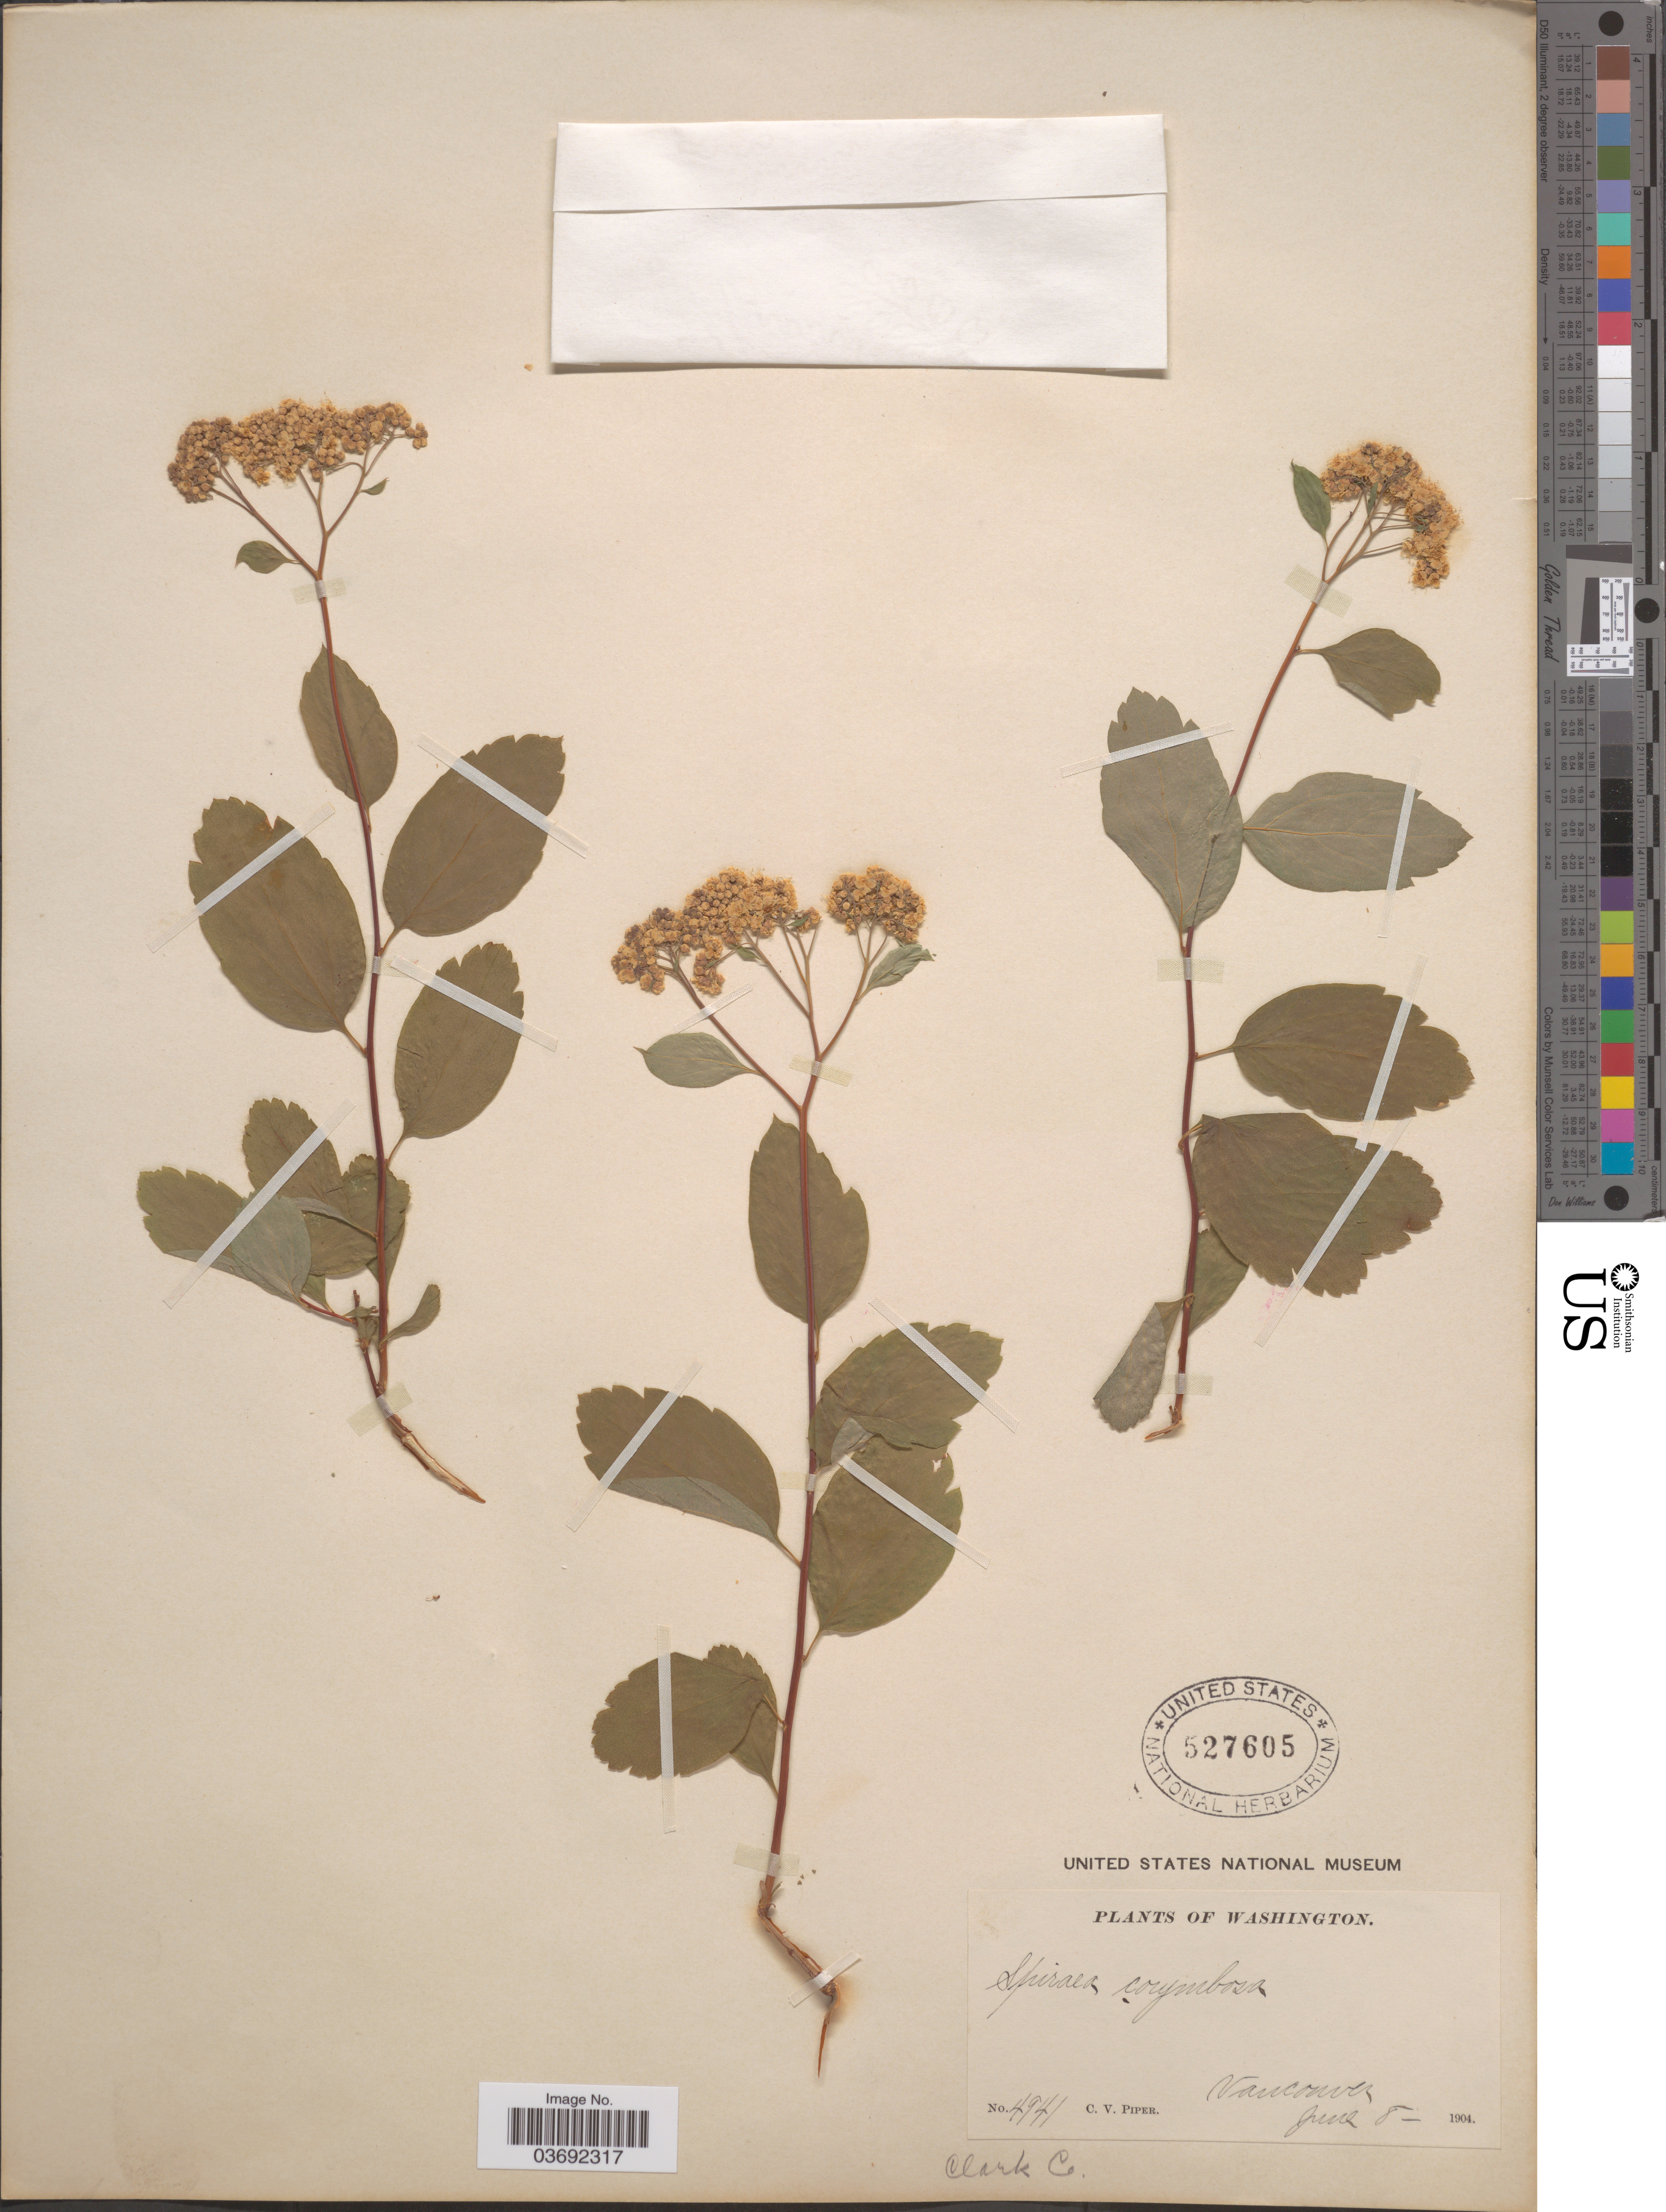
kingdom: Plantae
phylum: Tracheophyta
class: Magnoliopsida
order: Rosales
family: Rosaceae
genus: Spiraea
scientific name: Spiraea corymbosa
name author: Raf.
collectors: C. V. Piper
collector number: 4941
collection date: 1904-06-08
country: United States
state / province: Washington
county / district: Clark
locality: Vancouver. Clark Co.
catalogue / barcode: US 527605